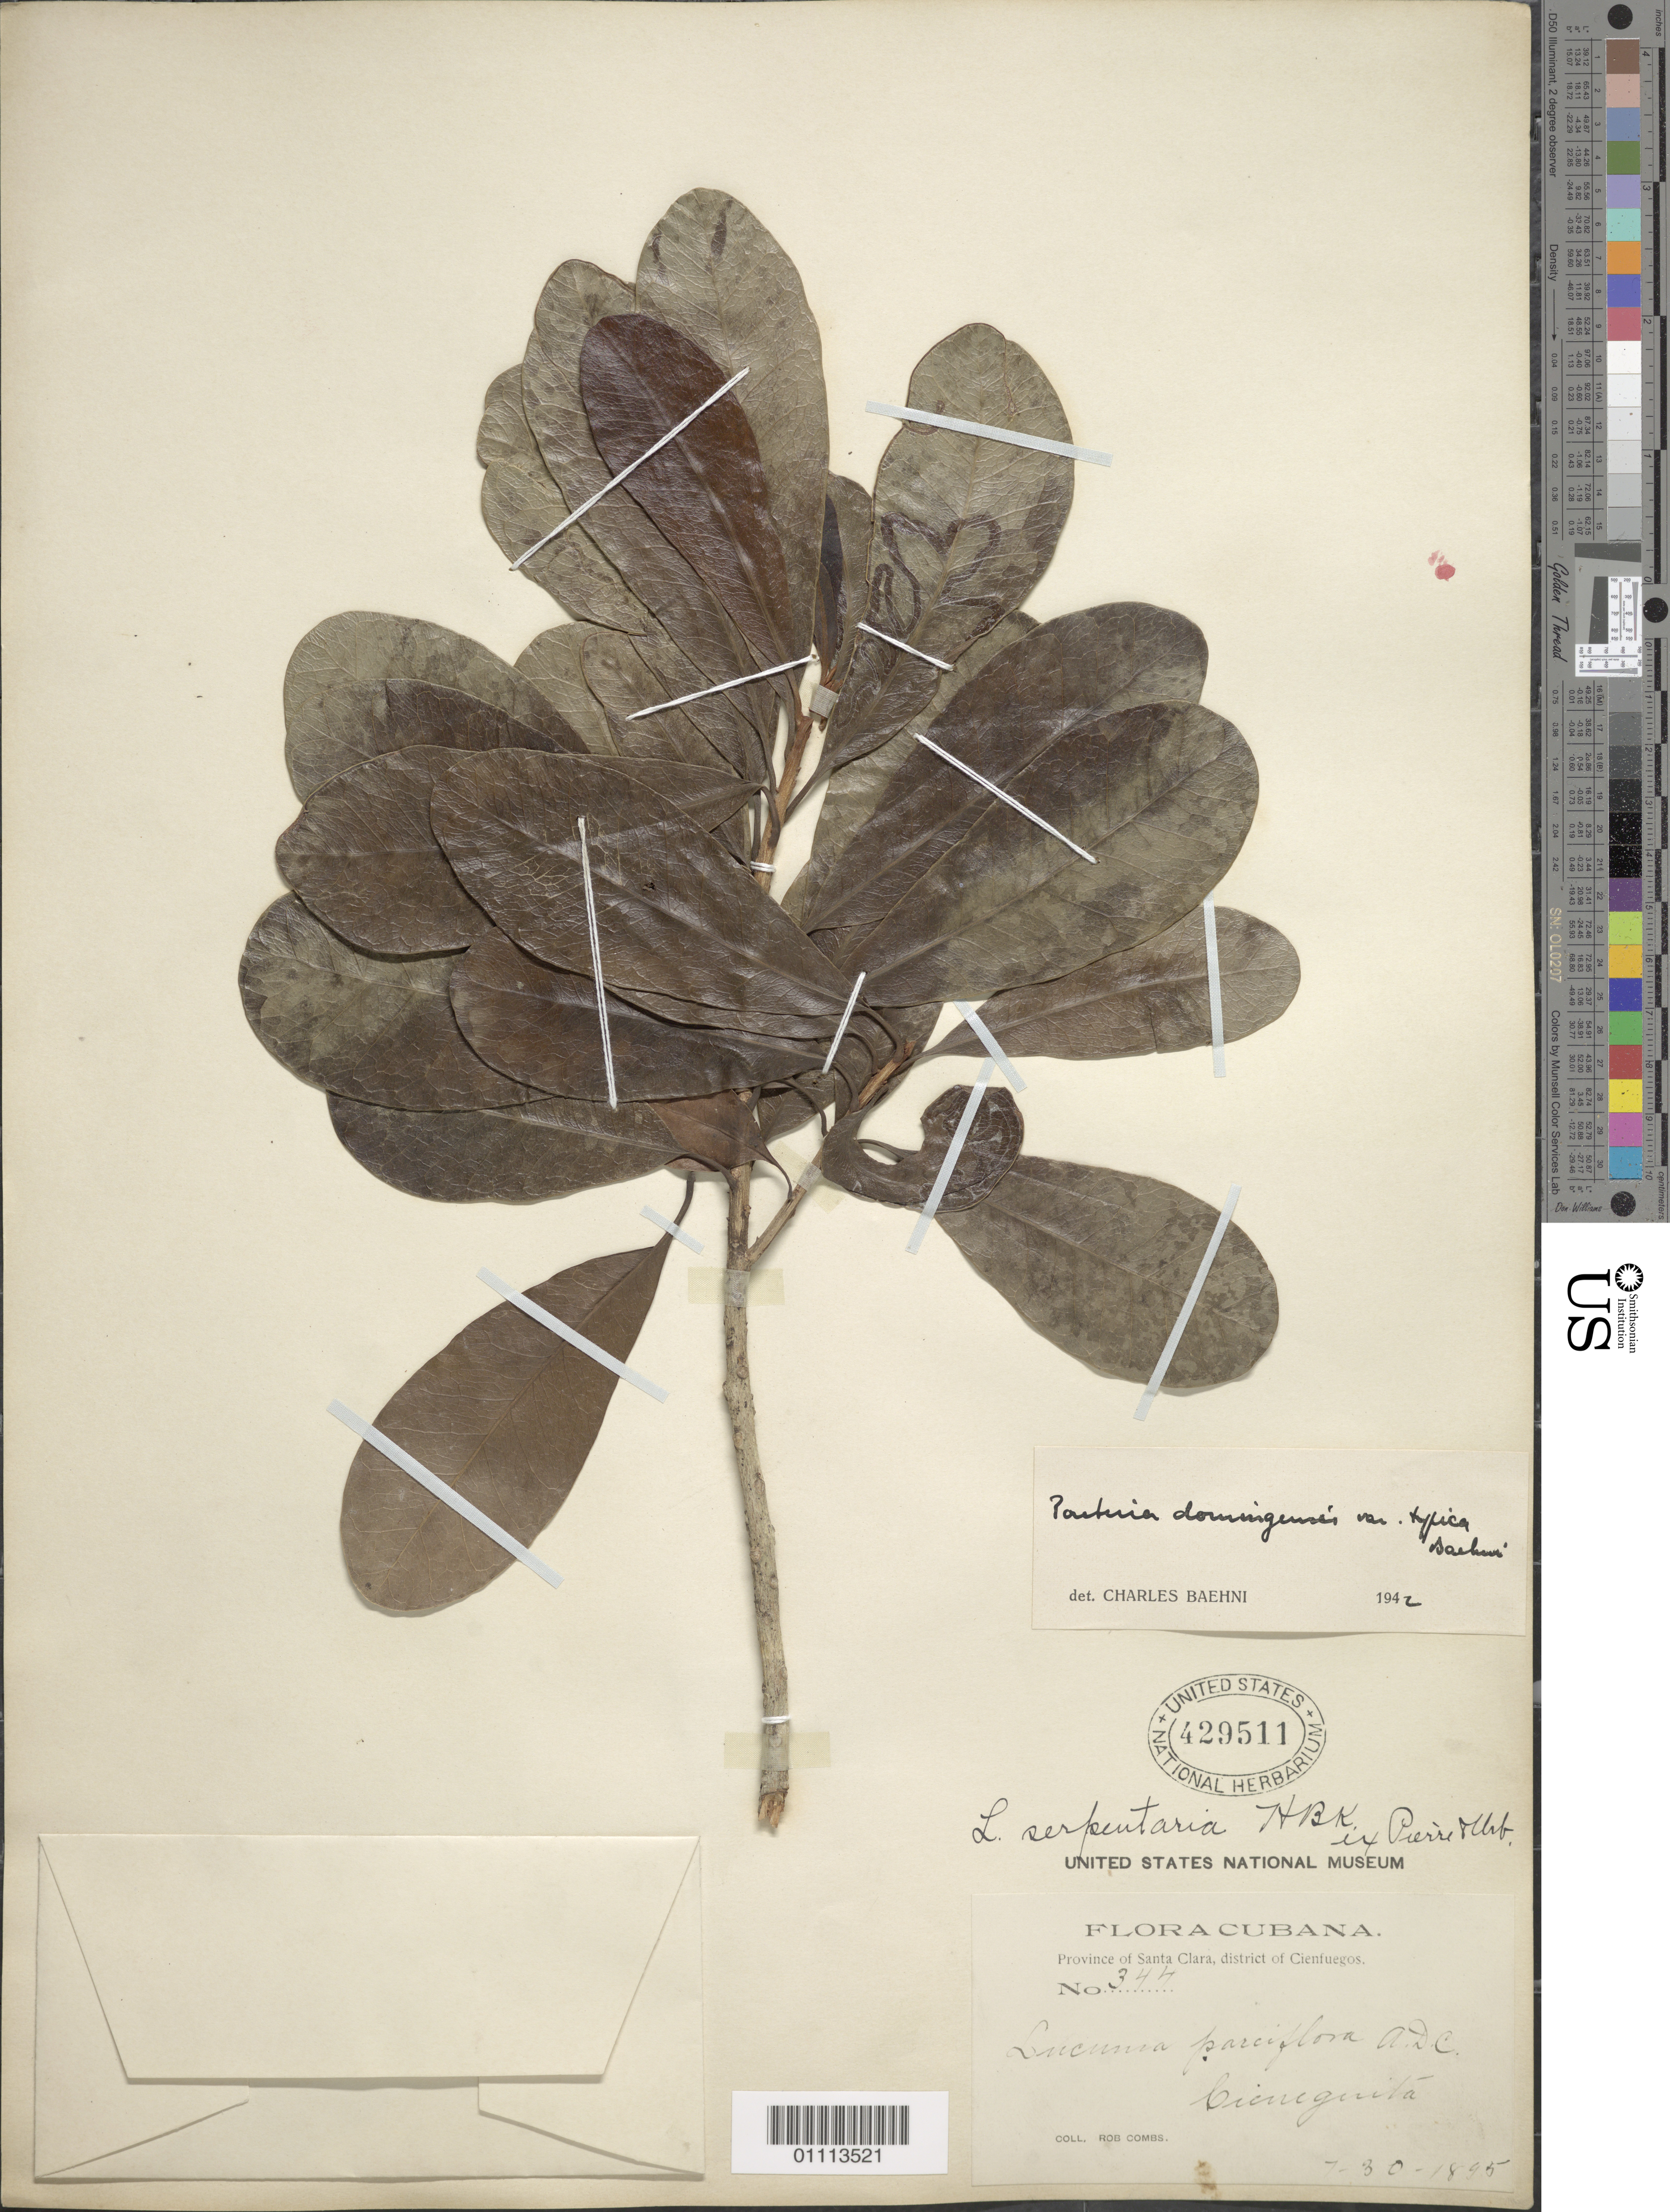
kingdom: Plantae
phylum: Tracheophyta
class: Magnoliopsida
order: Ericales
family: Sapotaceae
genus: Pouteria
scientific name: Pouteria domingensis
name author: (C.F. Gaertn.) Baehni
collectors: R. Combs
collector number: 344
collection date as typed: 30 Jul 1895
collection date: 1895-07-30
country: Cuba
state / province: Cienfuegos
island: Cuba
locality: Cieneguita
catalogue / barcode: US 429511